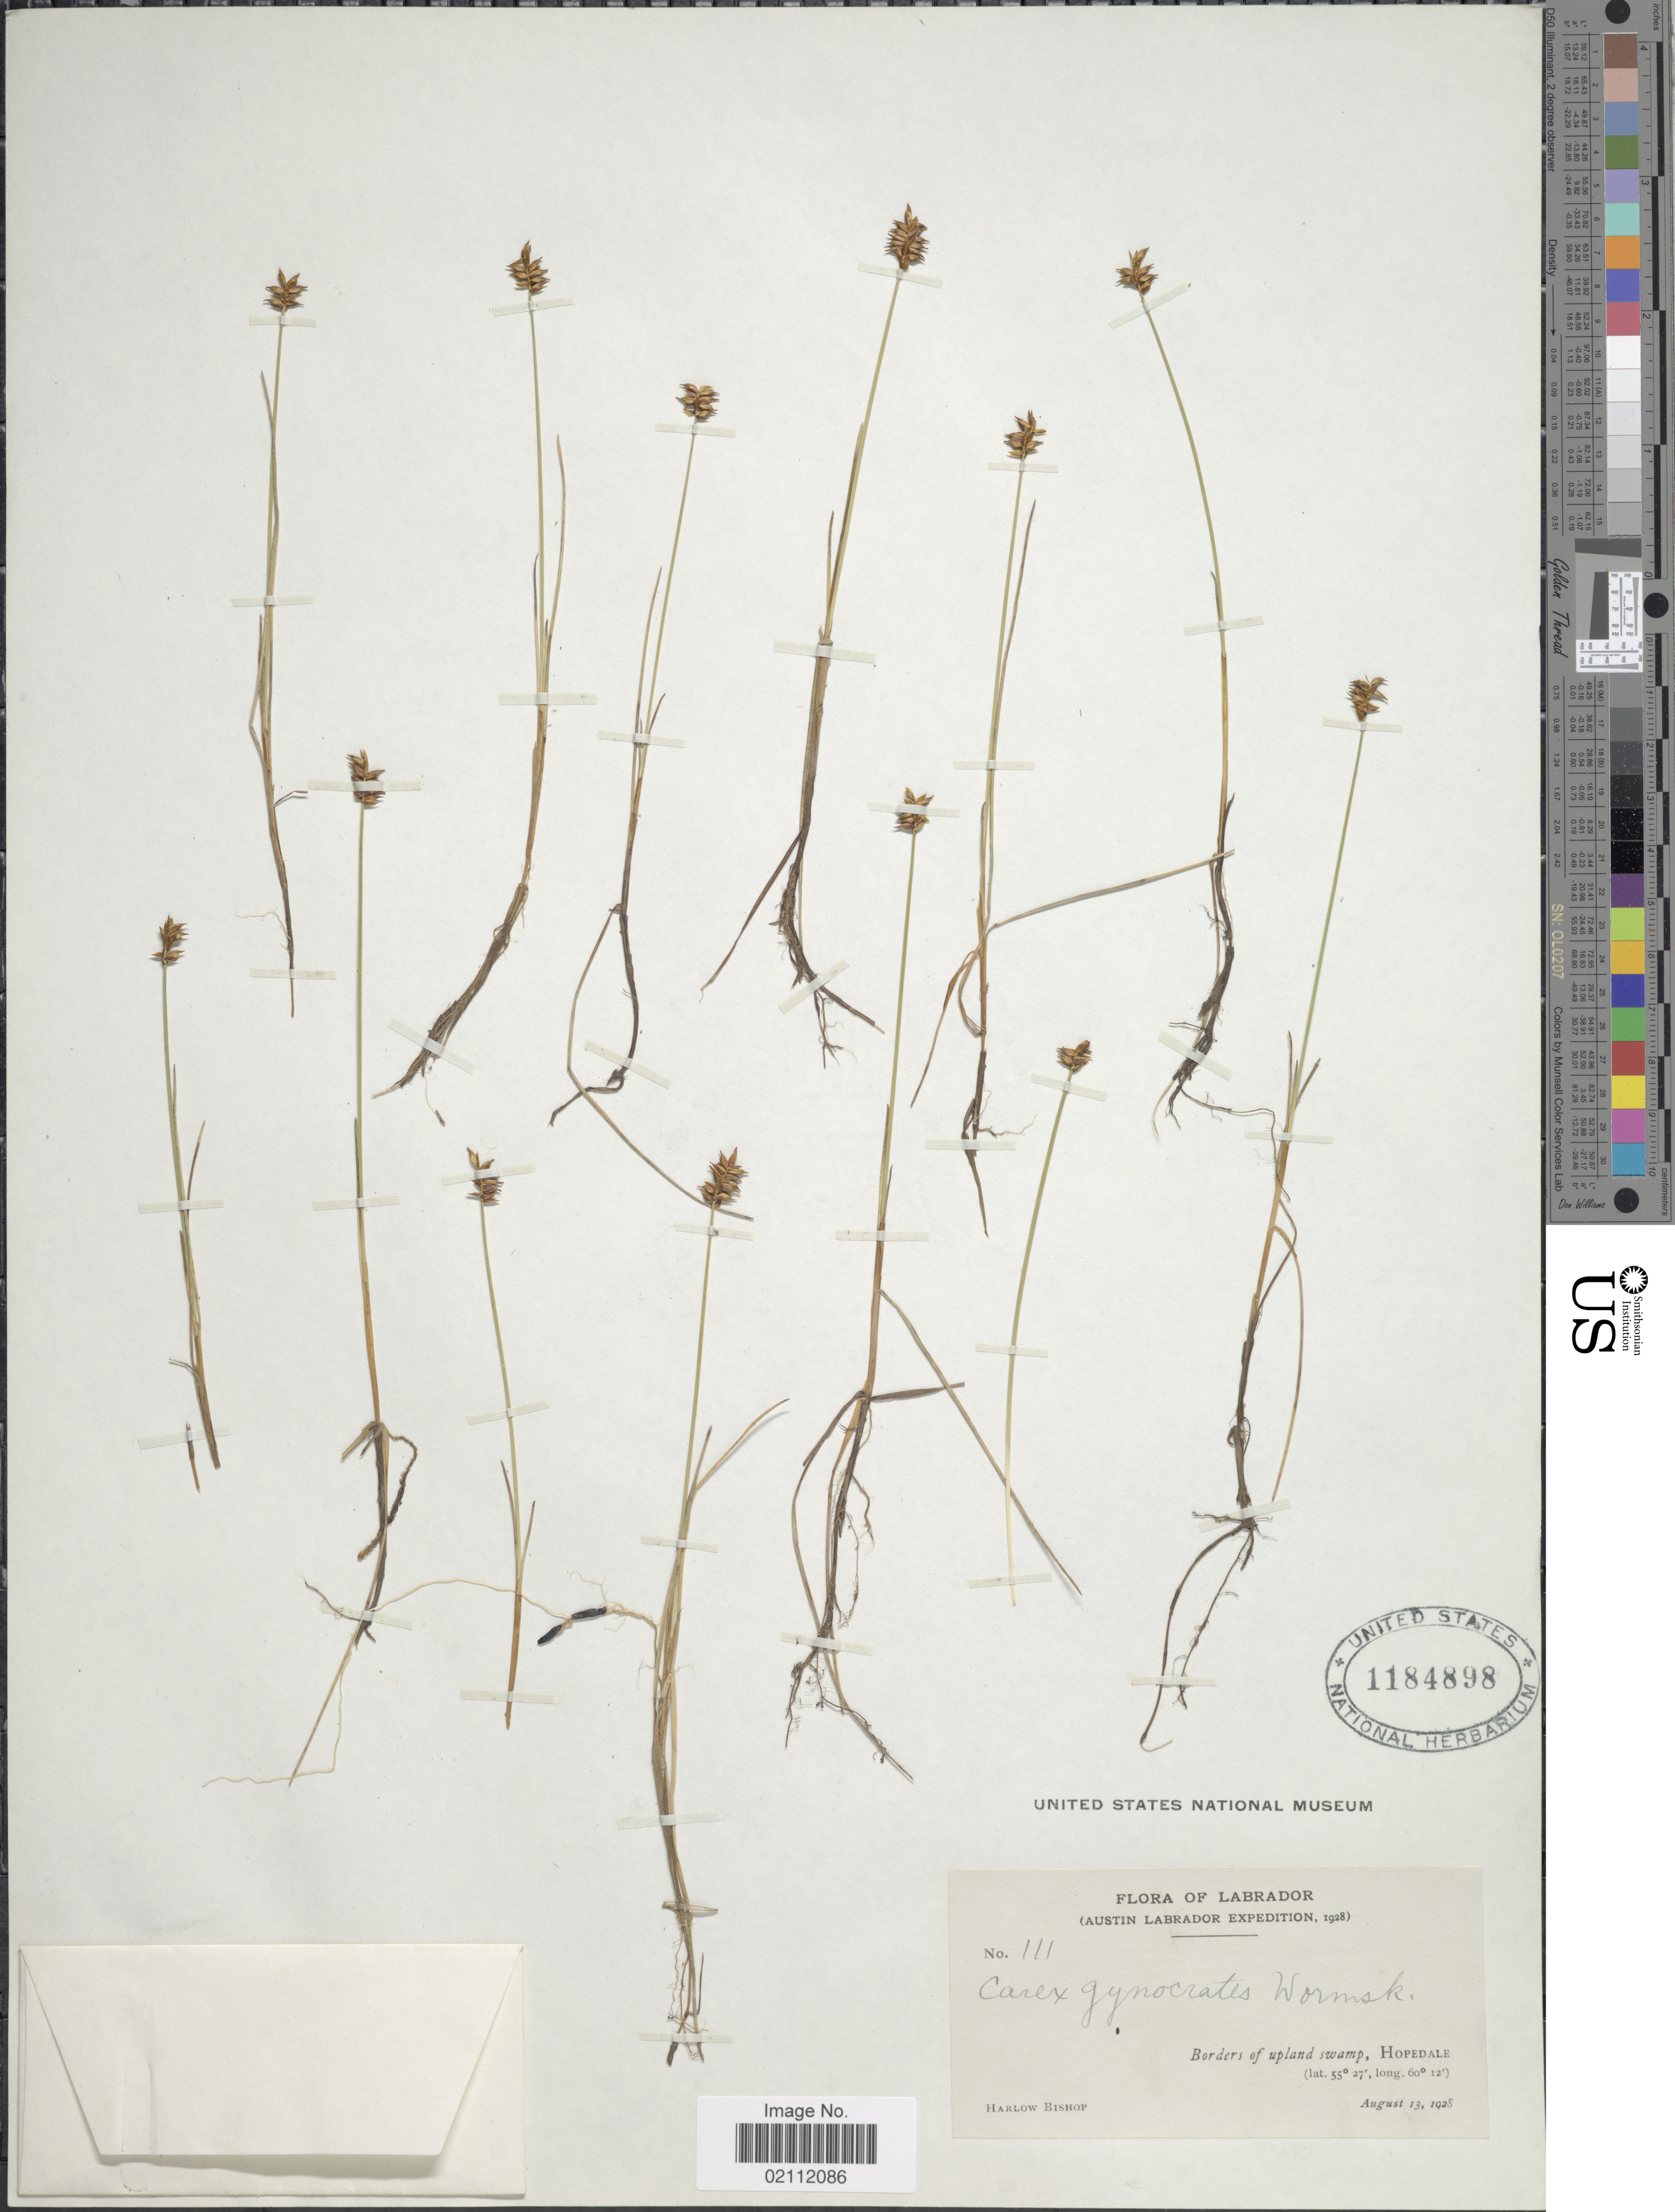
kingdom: Plantae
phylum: Tracheophyta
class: Liliopsida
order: Poales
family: Cyperaceae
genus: Carex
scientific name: Carex nardina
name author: (Hornem.) Fr.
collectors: H. Bishop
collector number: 111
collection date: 1928-08-13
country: Canada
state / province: Newfoundland and Labrador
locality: Labrador (Austin Labrador). Hopedale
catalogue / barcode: US 1184898